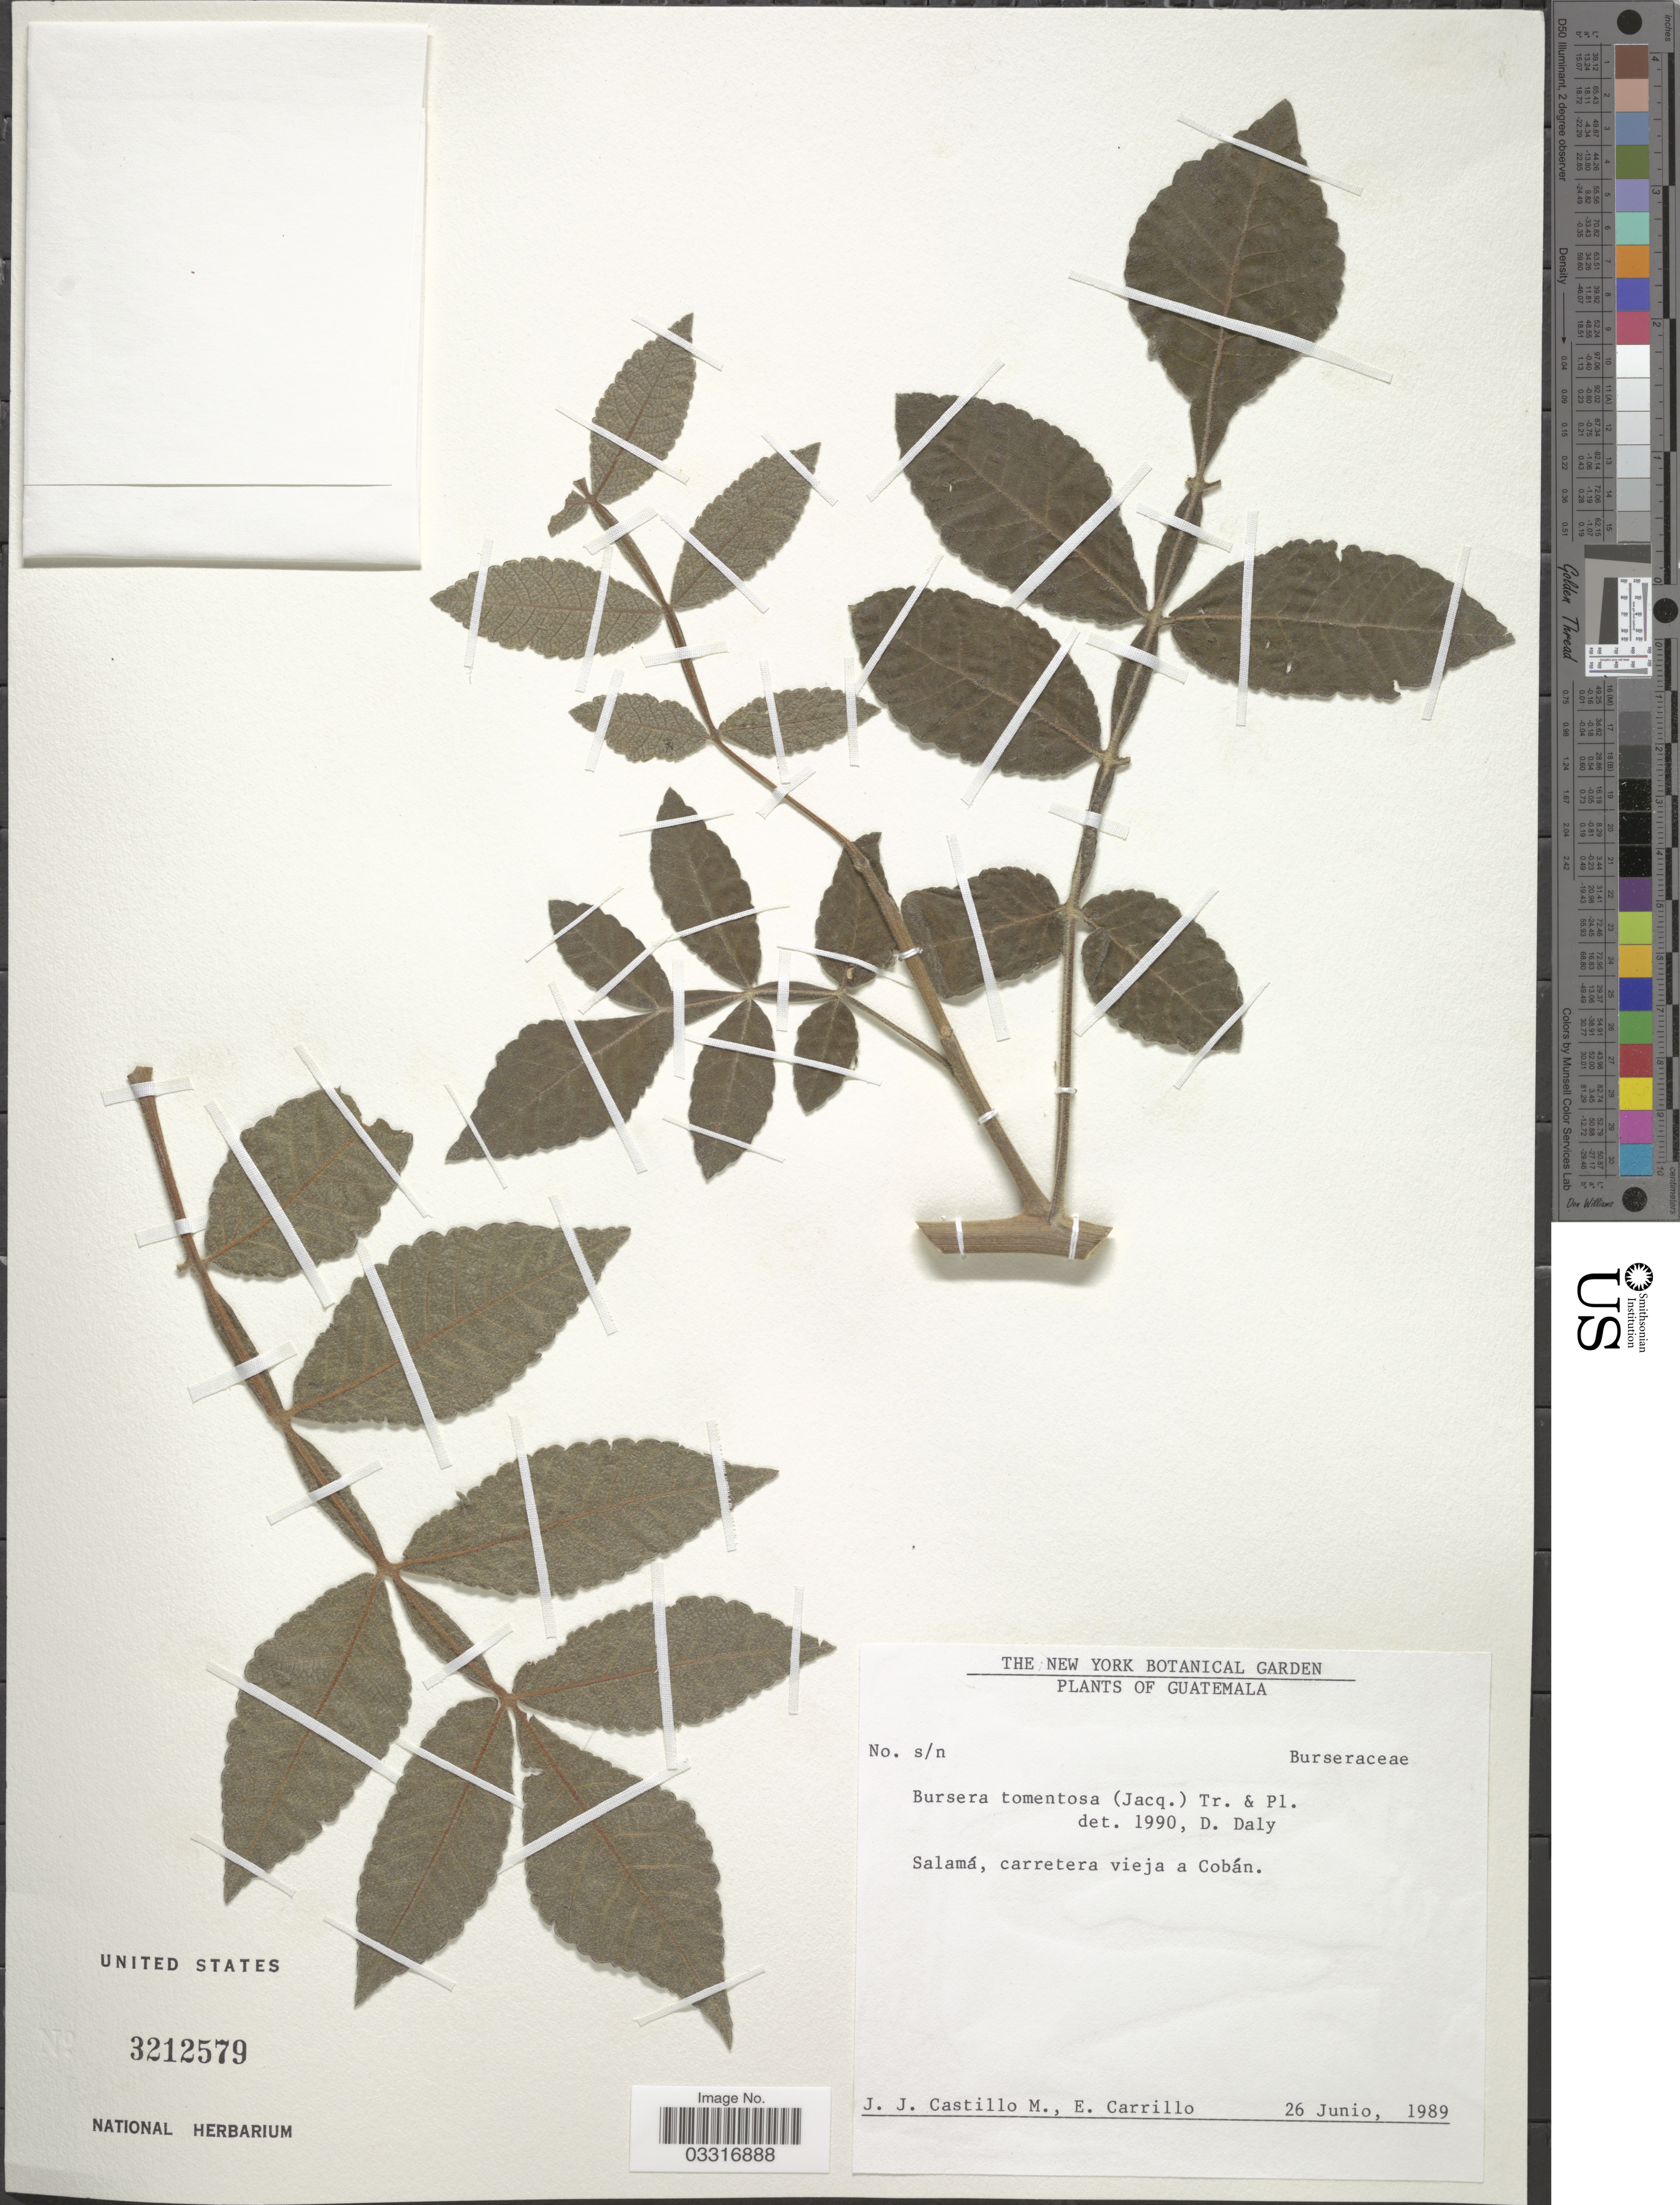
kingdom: Plantae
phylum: Tracheophyta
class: Magnoliopsida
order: Sapindales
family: Burseraceae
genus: Bursera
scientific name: Bursera tomentosa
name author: (Jacq.) Triana & Planch.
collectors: J. Castillo & E. Carrillo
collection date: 1989-06-26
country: Guatemala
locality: Salamá, carretera vieja a Cobán.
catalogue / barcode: US 3212579